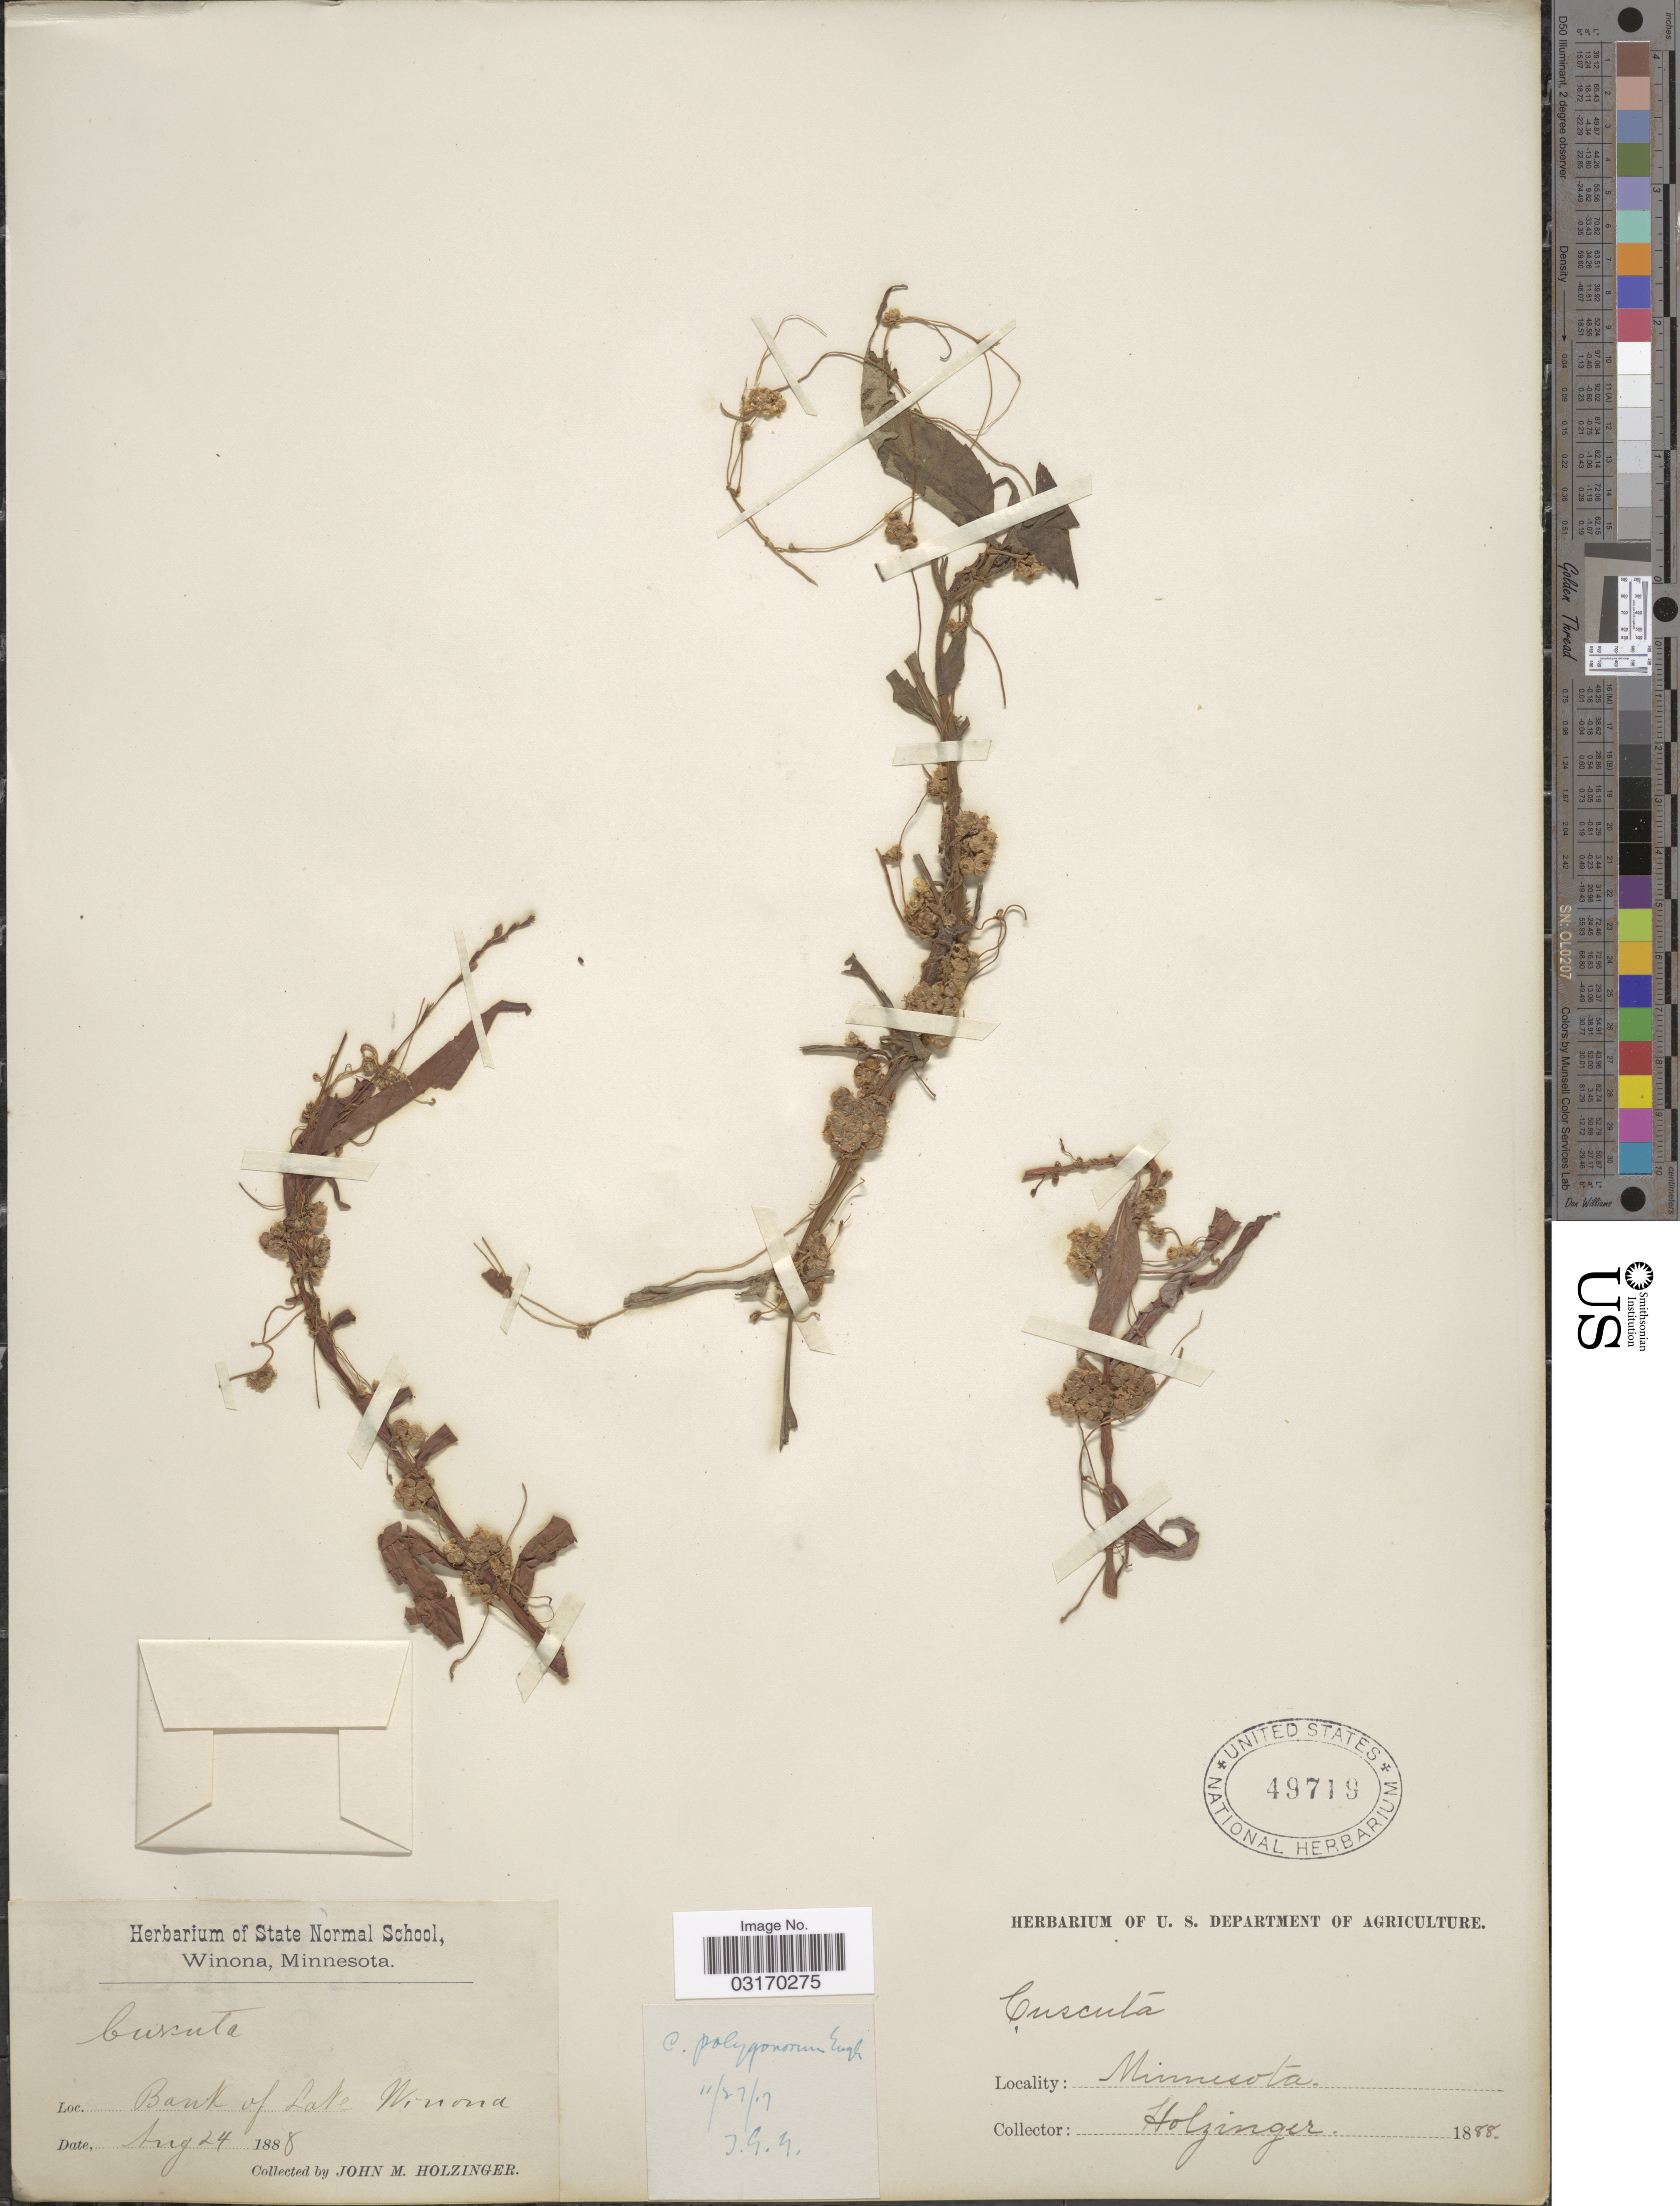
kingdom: Plantae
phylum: Tracheophyta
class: Magnoliopsida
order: Solanales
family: Convolvulaceae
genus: Cuscuta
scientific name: Cuscuta polygonorum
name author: Engelm.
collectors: J. M. Holzinger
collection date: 1888-08-24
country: United States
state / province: Minnesota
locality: Bank of Lake Winona.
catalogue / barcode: US 49719